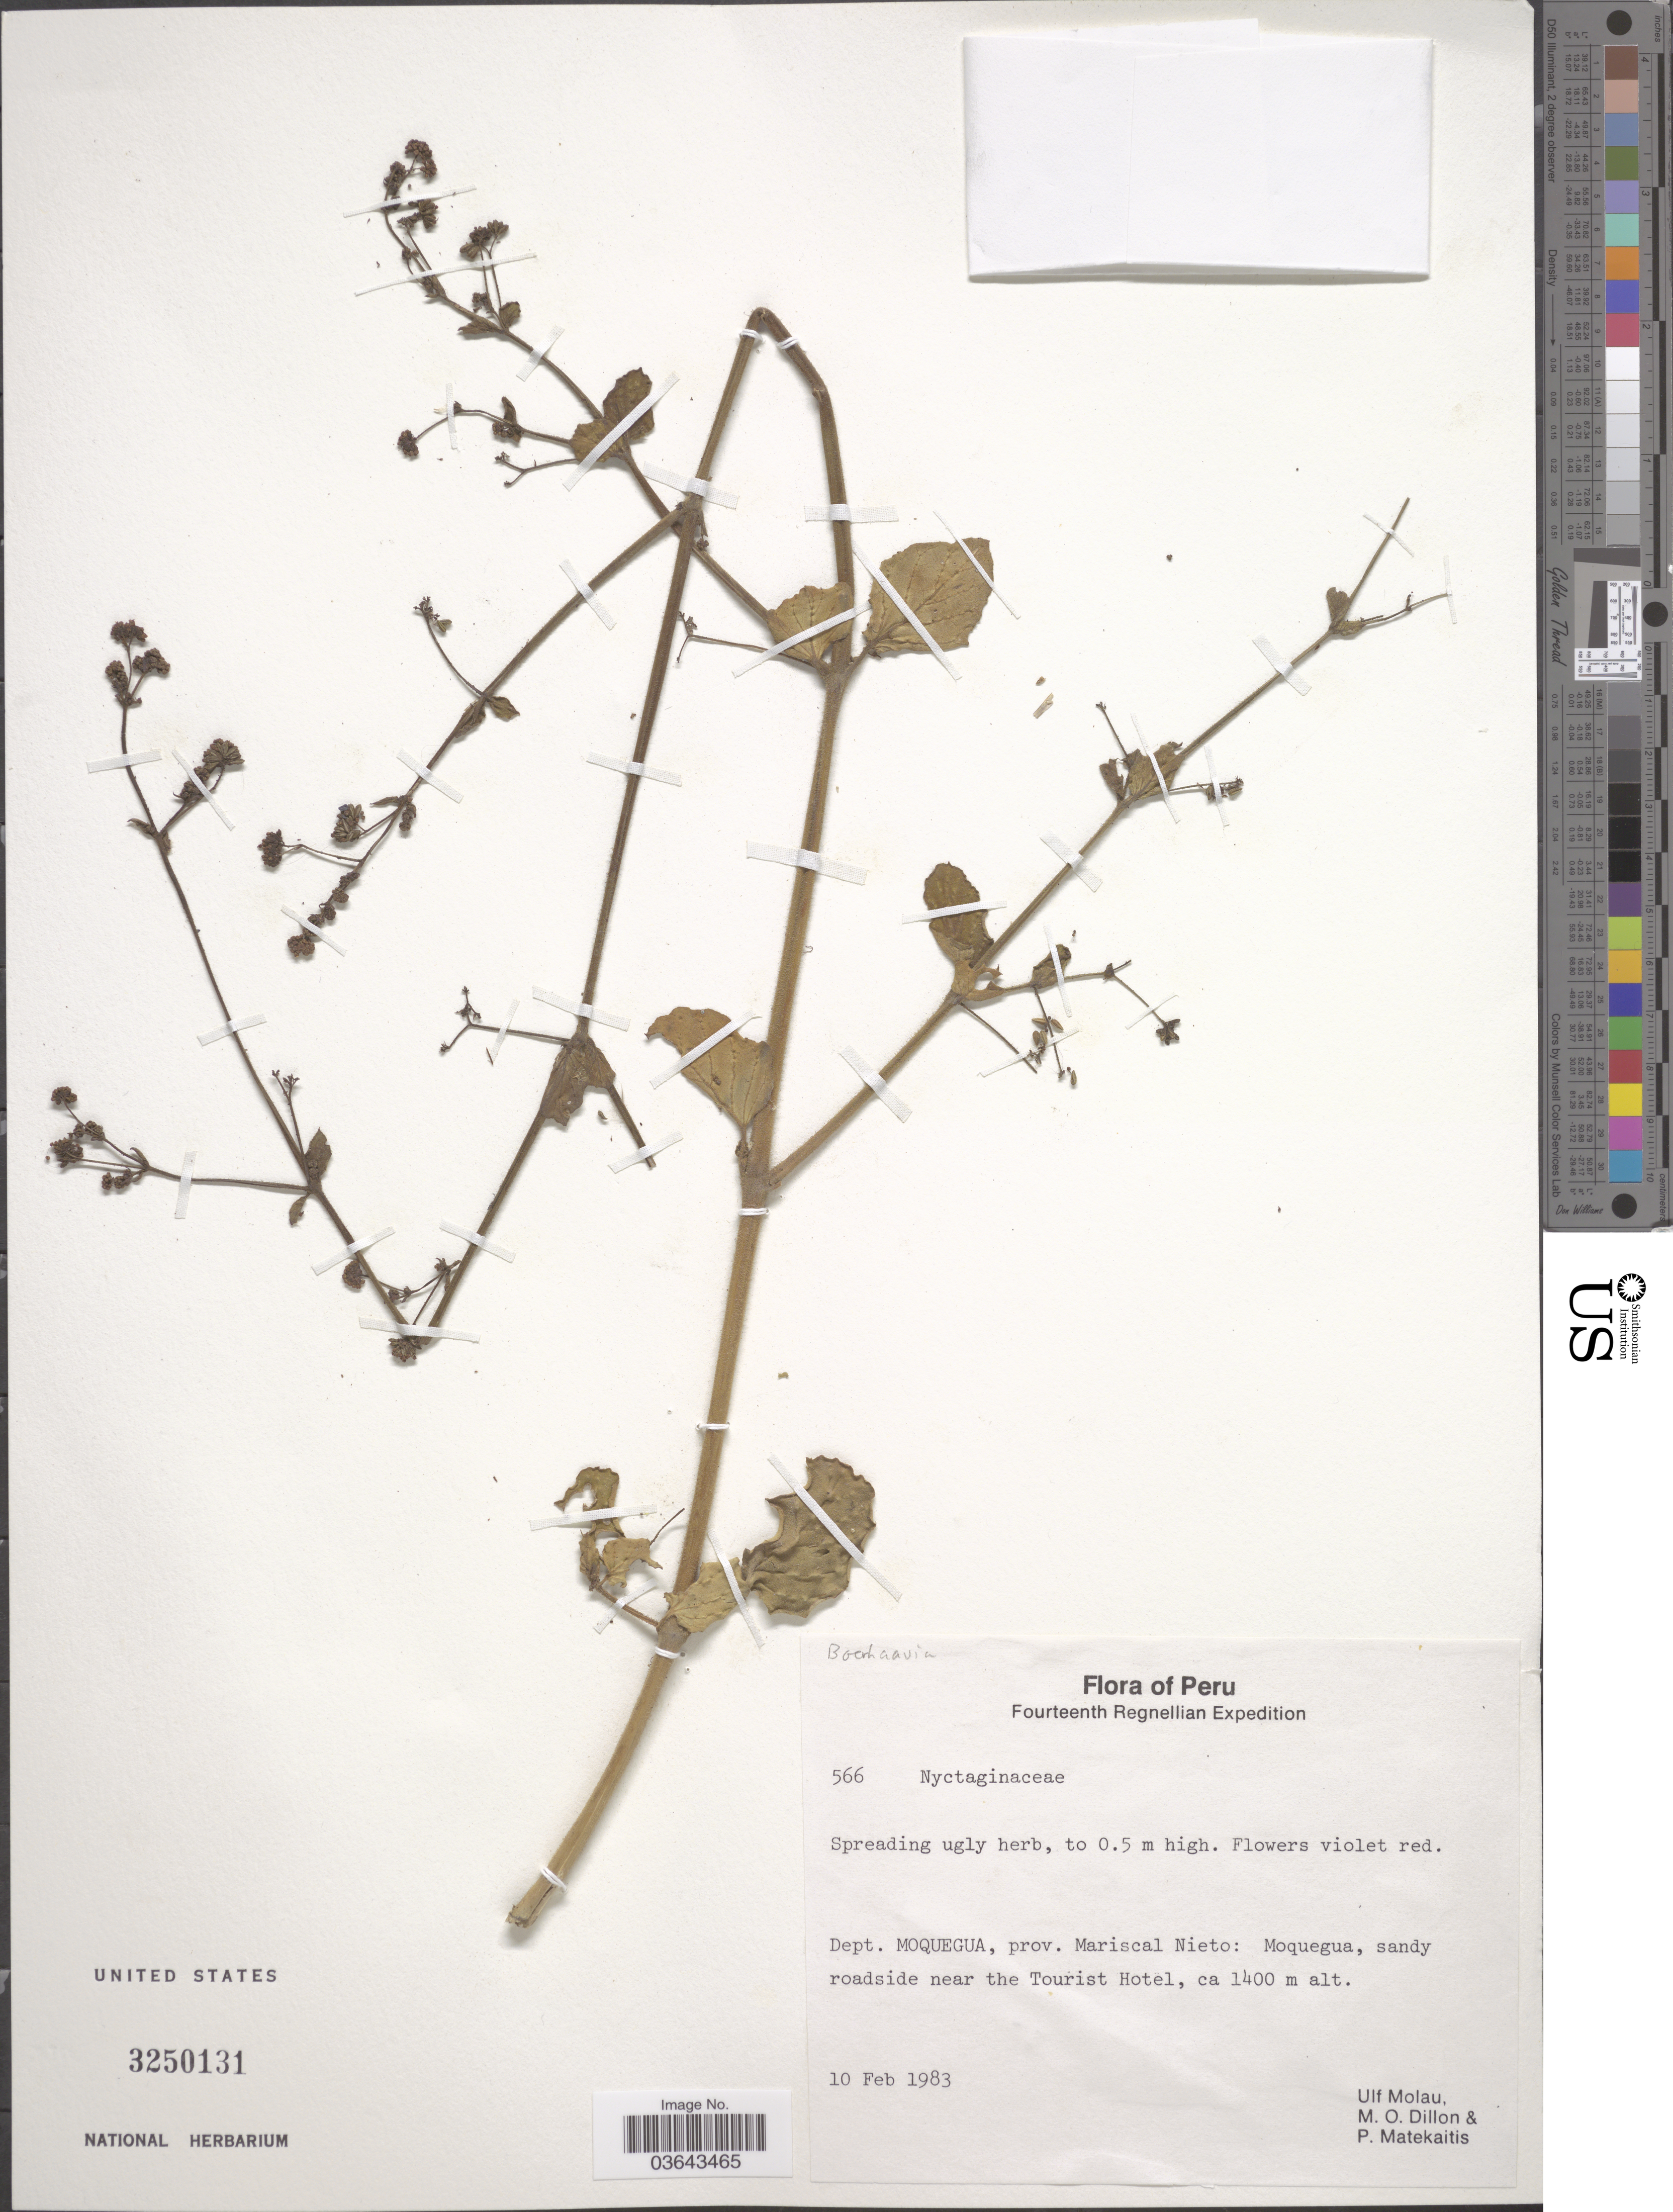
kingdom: Plantae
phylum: Tracheophyta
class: Magnoliopsida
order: Caryophyllales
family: Nyctaginaceae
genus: Boerhavia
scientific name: Boerhavia sp.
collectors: U. Molau, M. O. Dillon & P. Matekaitis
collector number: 566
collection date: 1983-02-10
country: Peru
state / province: Moquegua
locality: Dept. Moquegua, prov. Mariscal Nieto: Moquegua, sandy roadside near the Tourist Hotel.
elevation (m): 1400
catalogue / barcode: US 3250131